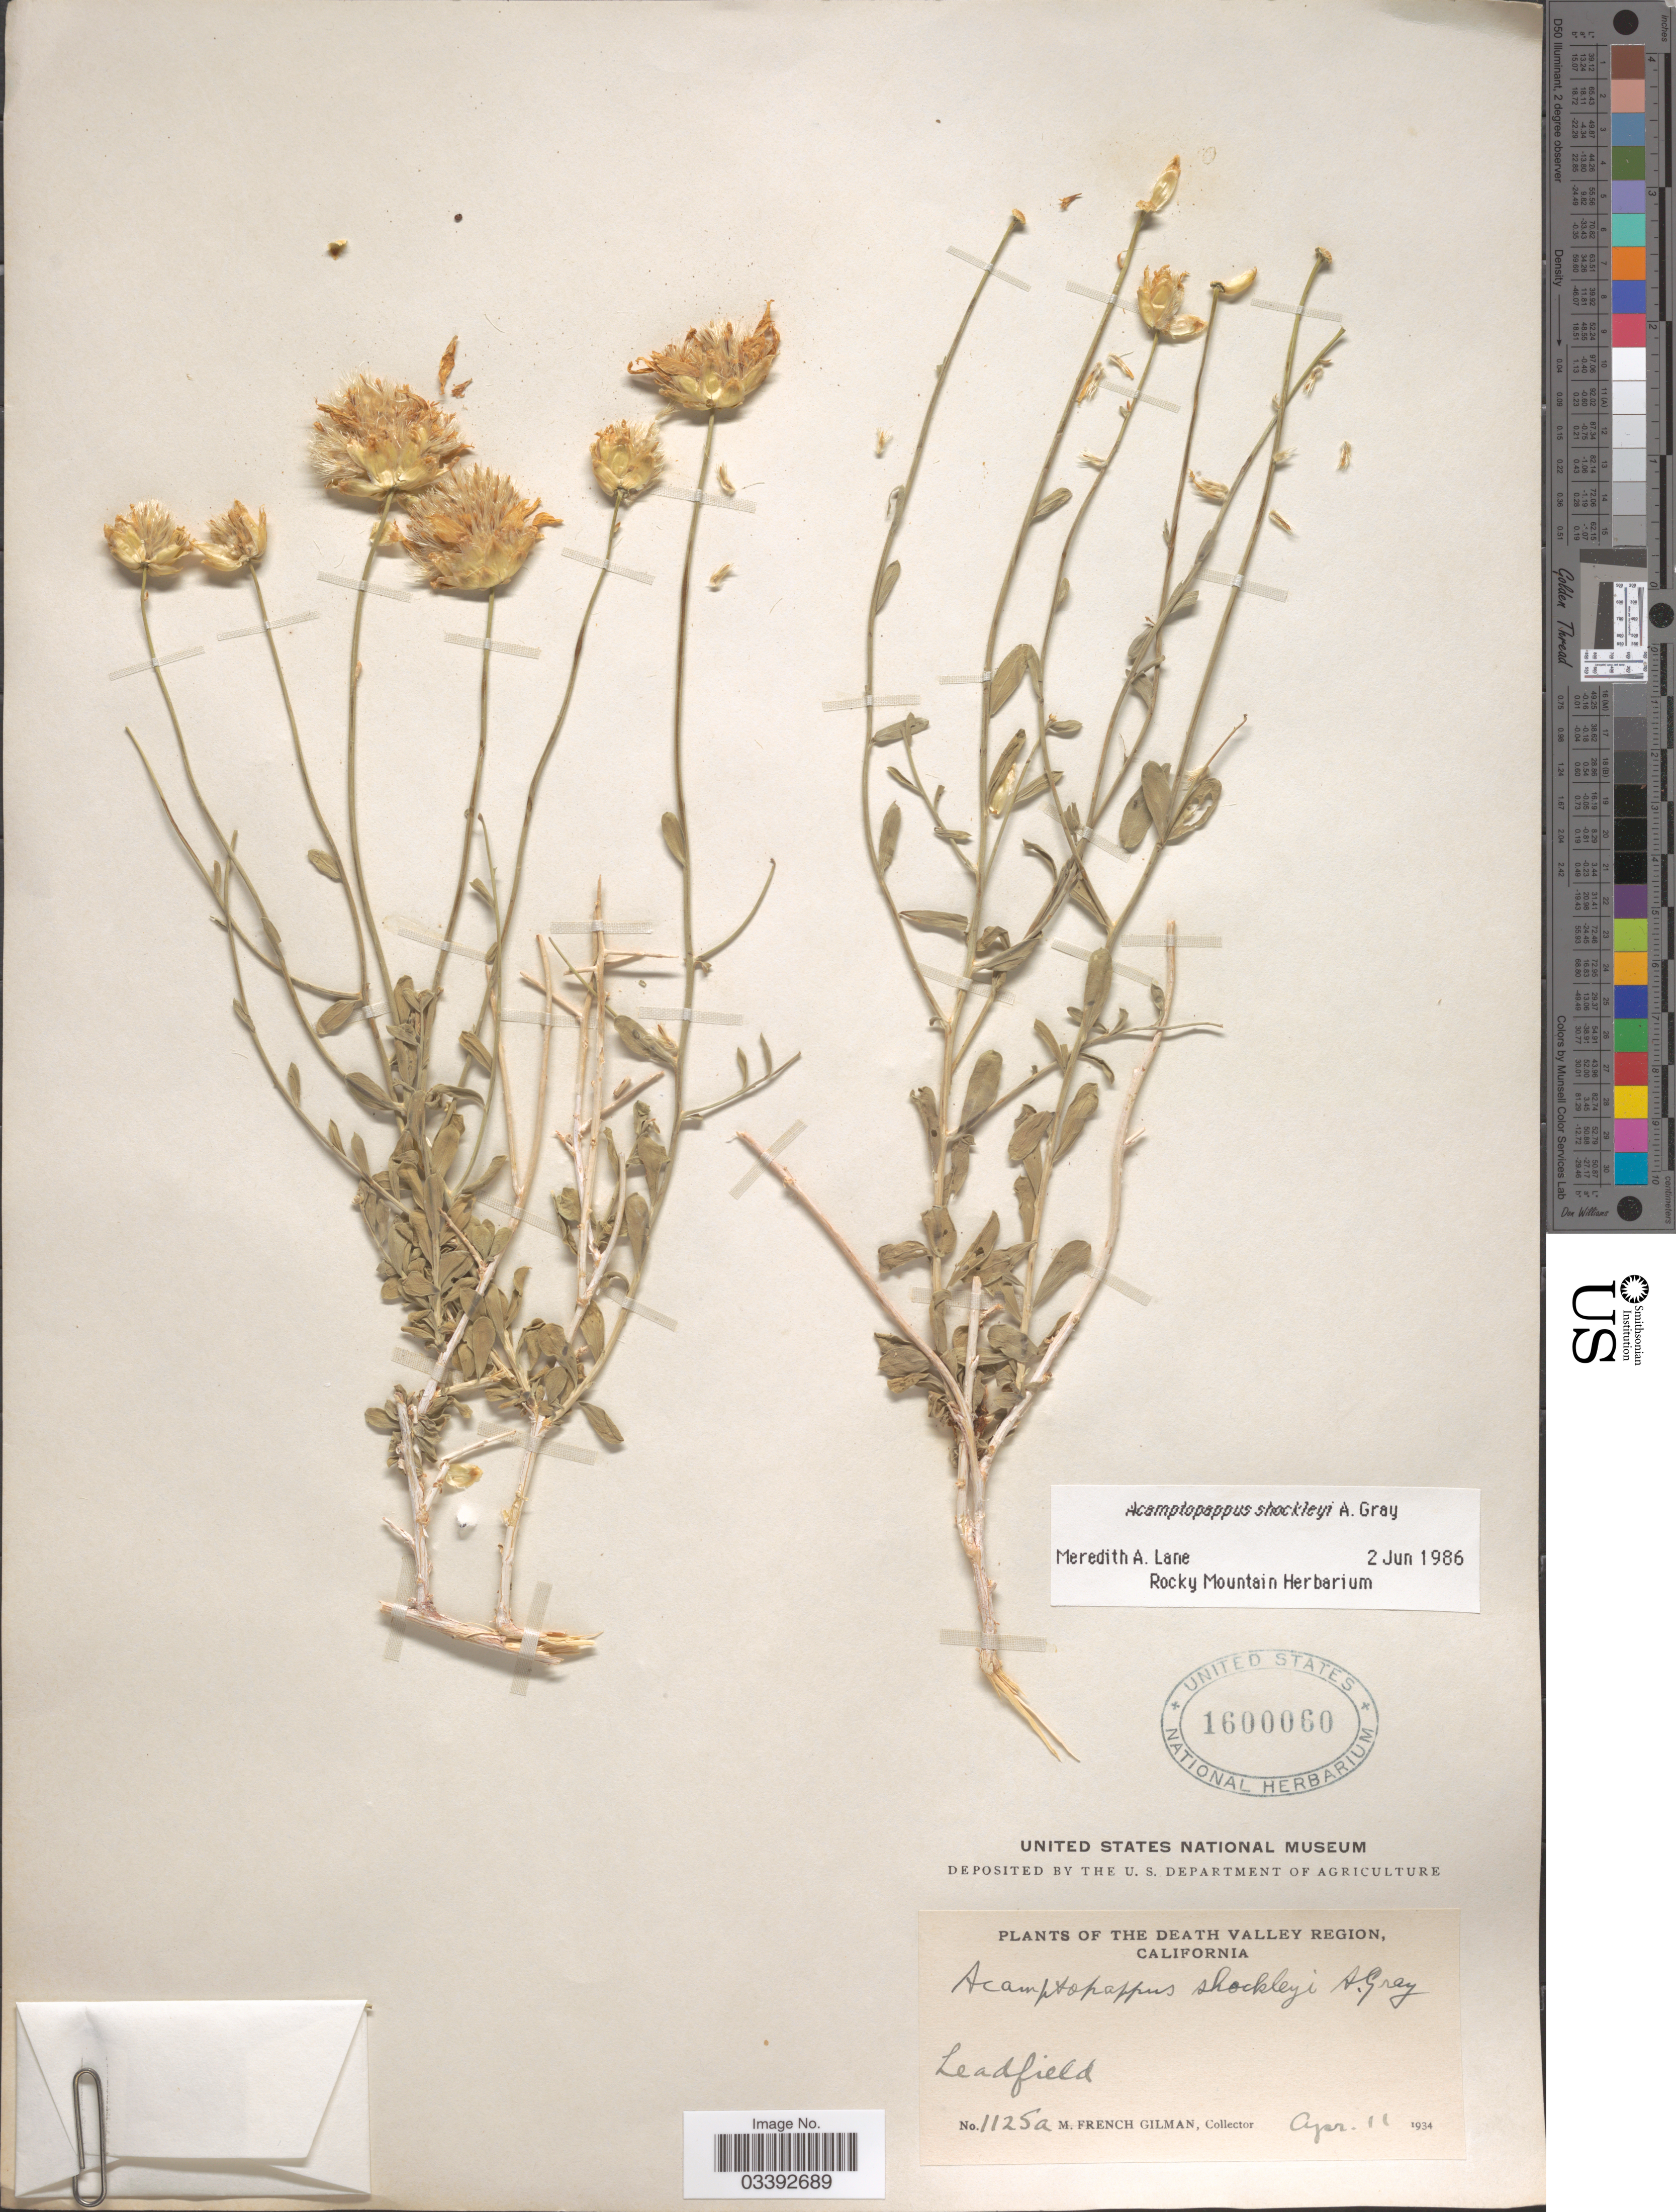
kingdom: Plantae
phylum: Tracheophyta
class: Magnoliopsida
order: Asterales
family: Asteraceae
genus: Acamptopappus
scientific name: Acamptopappus shockleyi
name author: A. Gray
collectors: M. F. Gilman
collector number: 1125a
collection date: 1934-04-11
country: United States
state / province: California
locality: The Death Valley Region. Leadfield.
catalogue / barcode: US 1600060